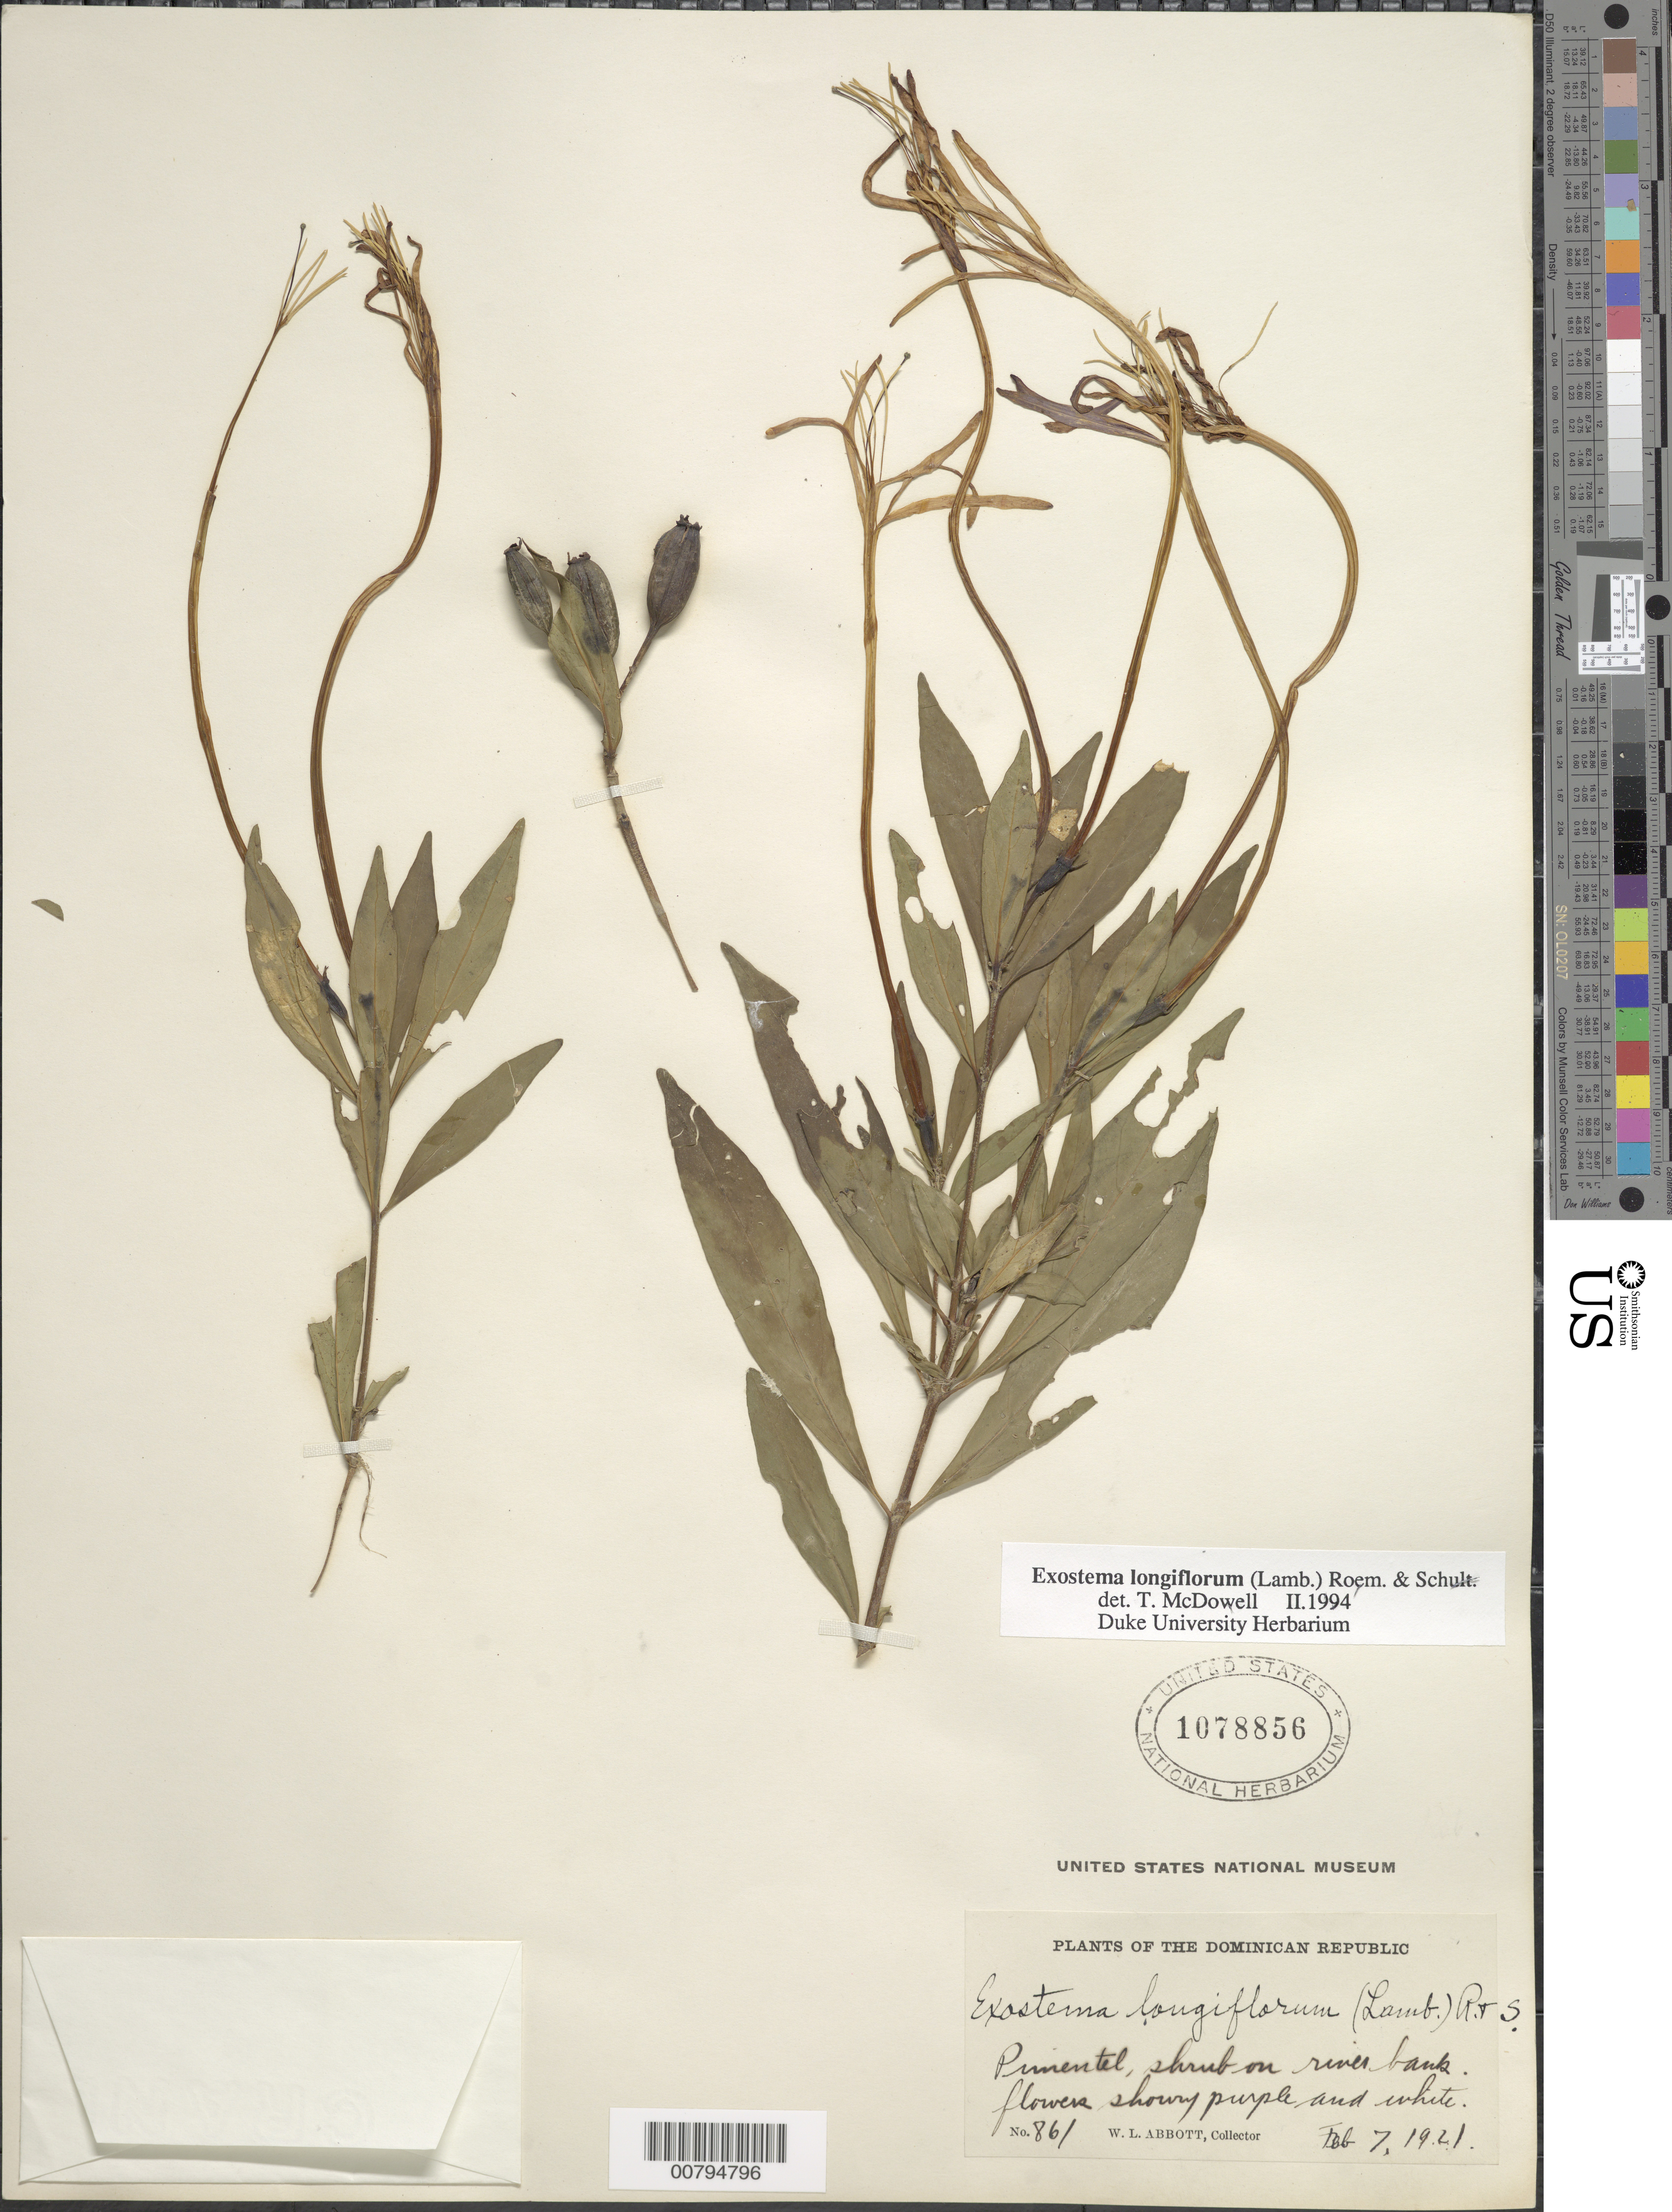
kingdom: Plantae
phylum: Tracheophyta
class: Magnoliopsida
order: Gentianales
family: Rubiaceae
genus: Exostema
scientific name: Exostema longiflorum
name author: (Lamb.) Roem. & Schult.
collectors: W. L. Abbott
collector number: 861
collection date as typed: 07 Feb 1921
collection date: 1921-02-07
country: Dominican Republic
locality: Pimentel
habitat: On river bank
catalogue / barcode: US 1078856